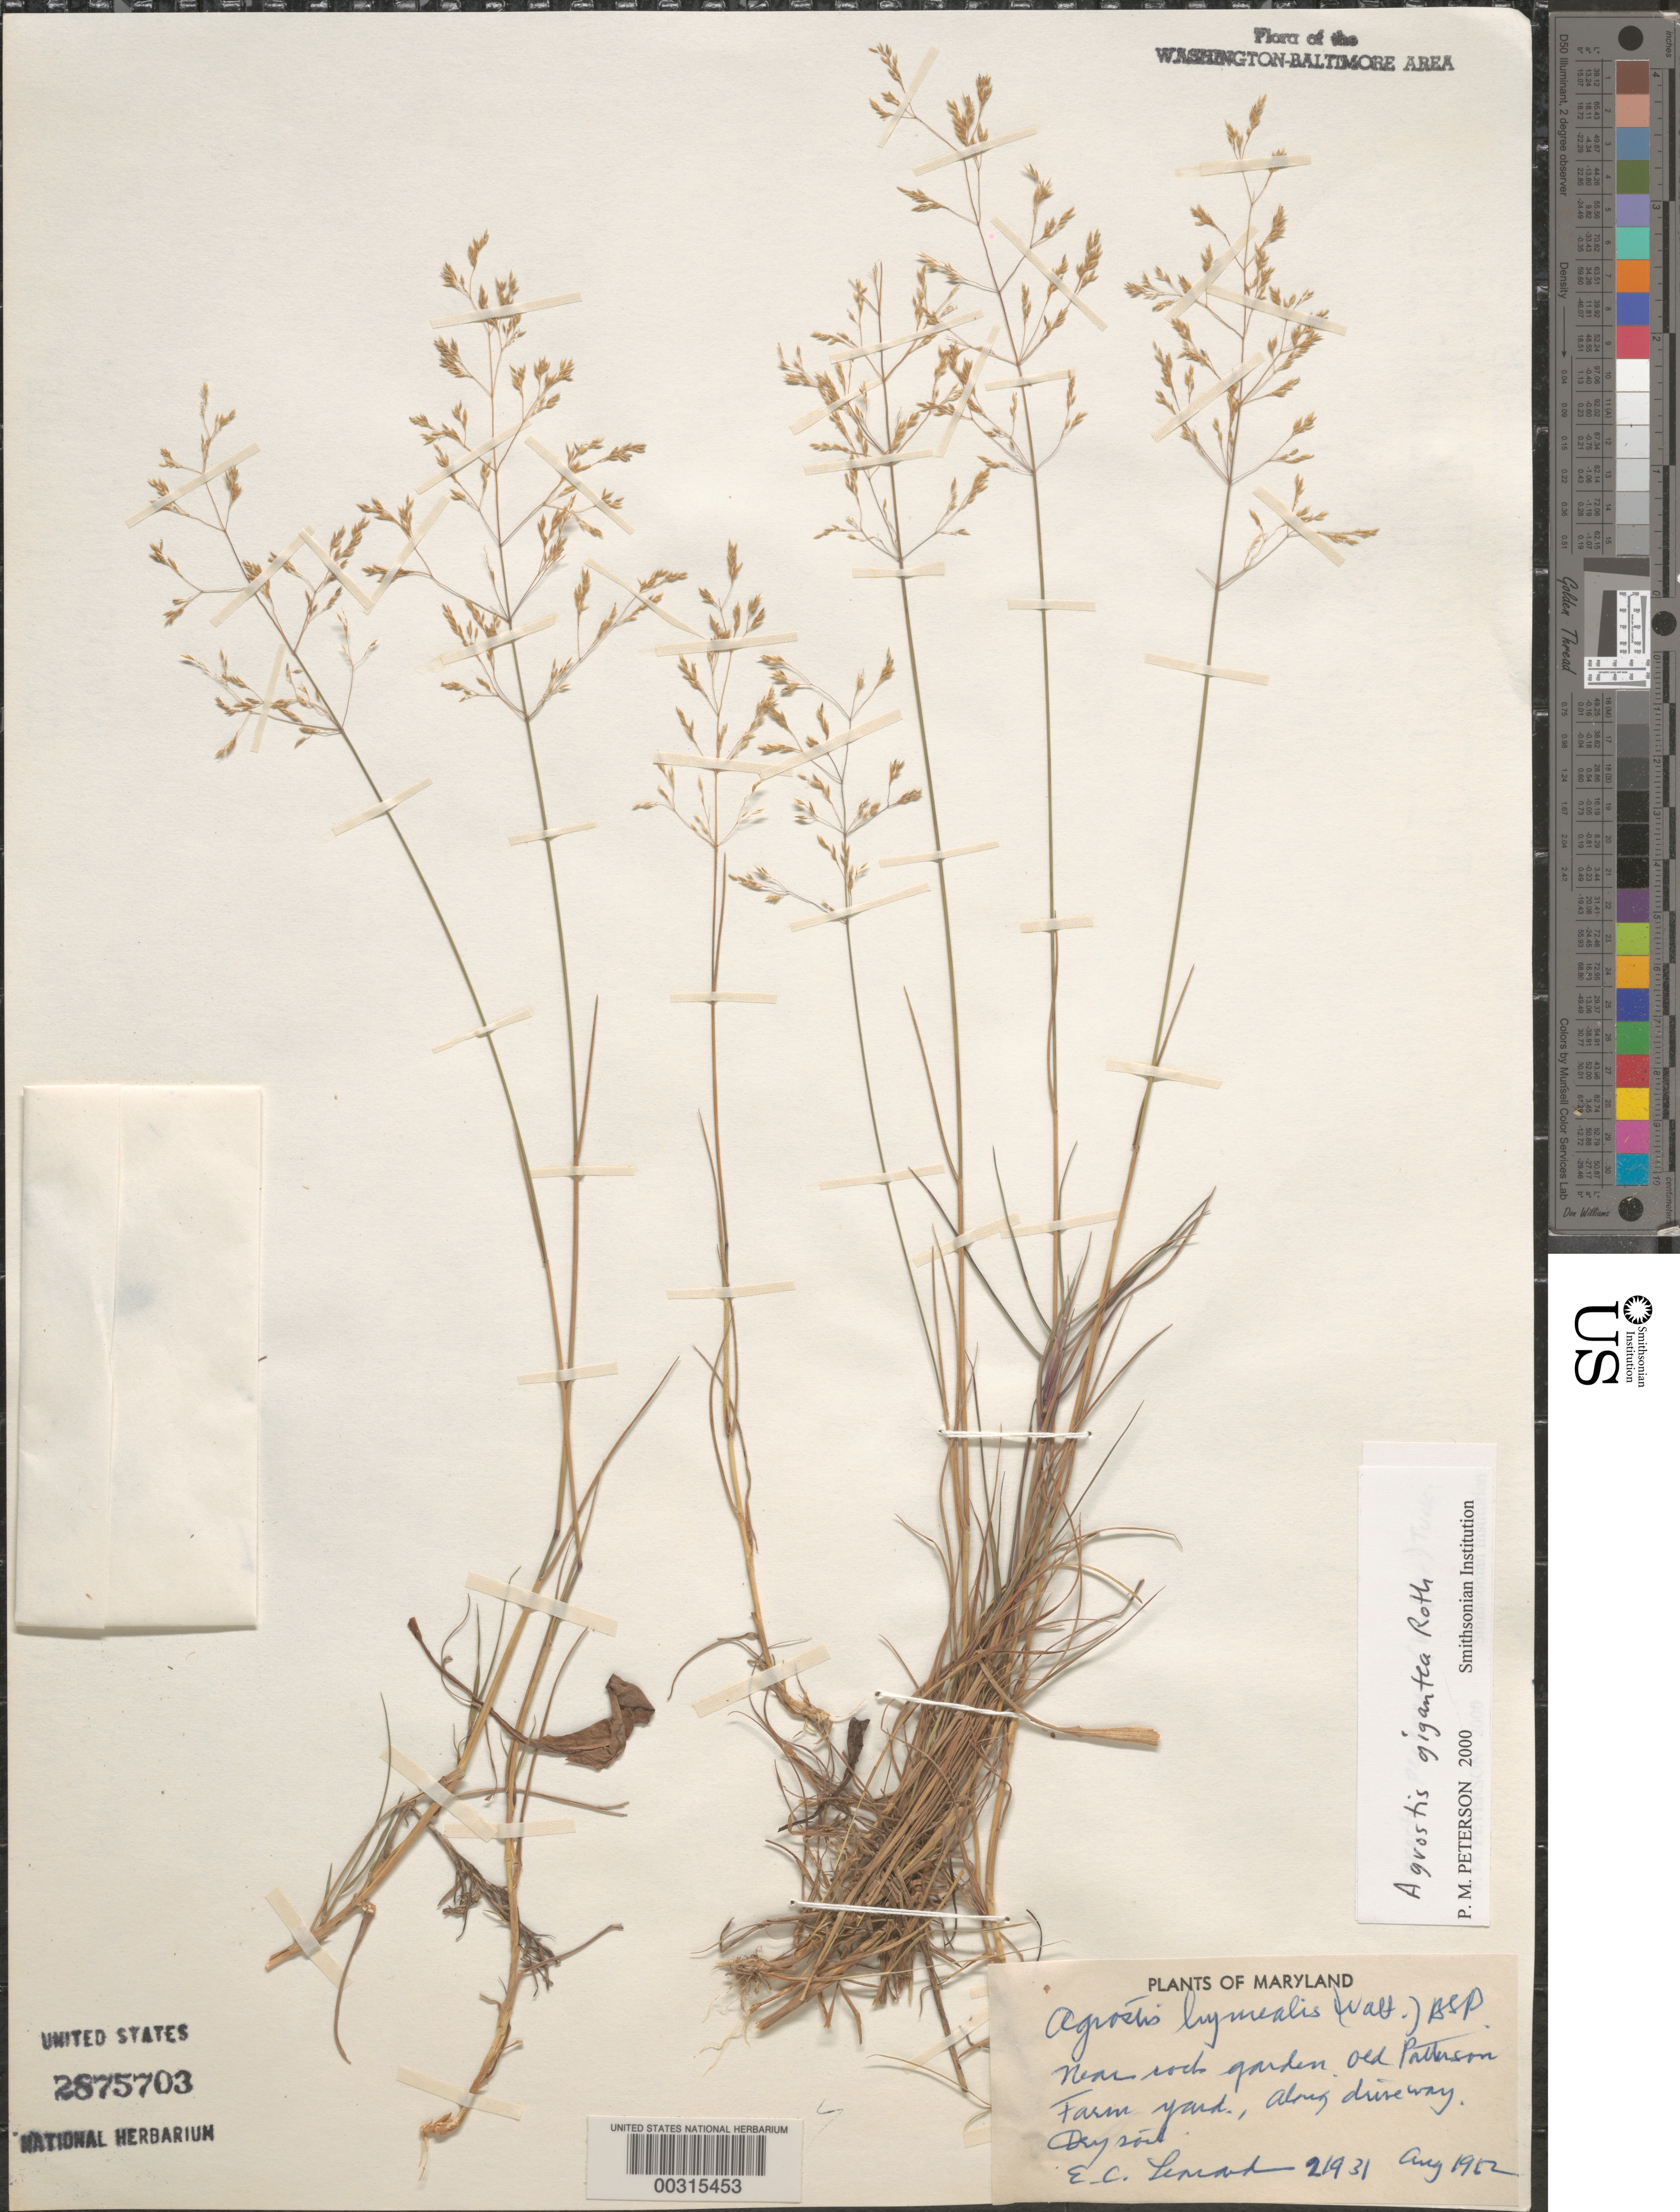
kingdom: Plantae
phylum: Tracheophyta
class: Liliopsida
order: Poales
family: Poaceae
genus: Agrostis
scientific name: Agrostis gigantea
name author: Roth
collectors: E. C. Leonard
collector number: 21931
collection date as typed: Aug 1962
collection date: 1962-08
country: United States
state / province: Maryland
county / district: Calvert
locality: Old Patterson Farm, east of Paris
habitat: Near rock garden, farm yard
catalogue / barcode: US 2875703